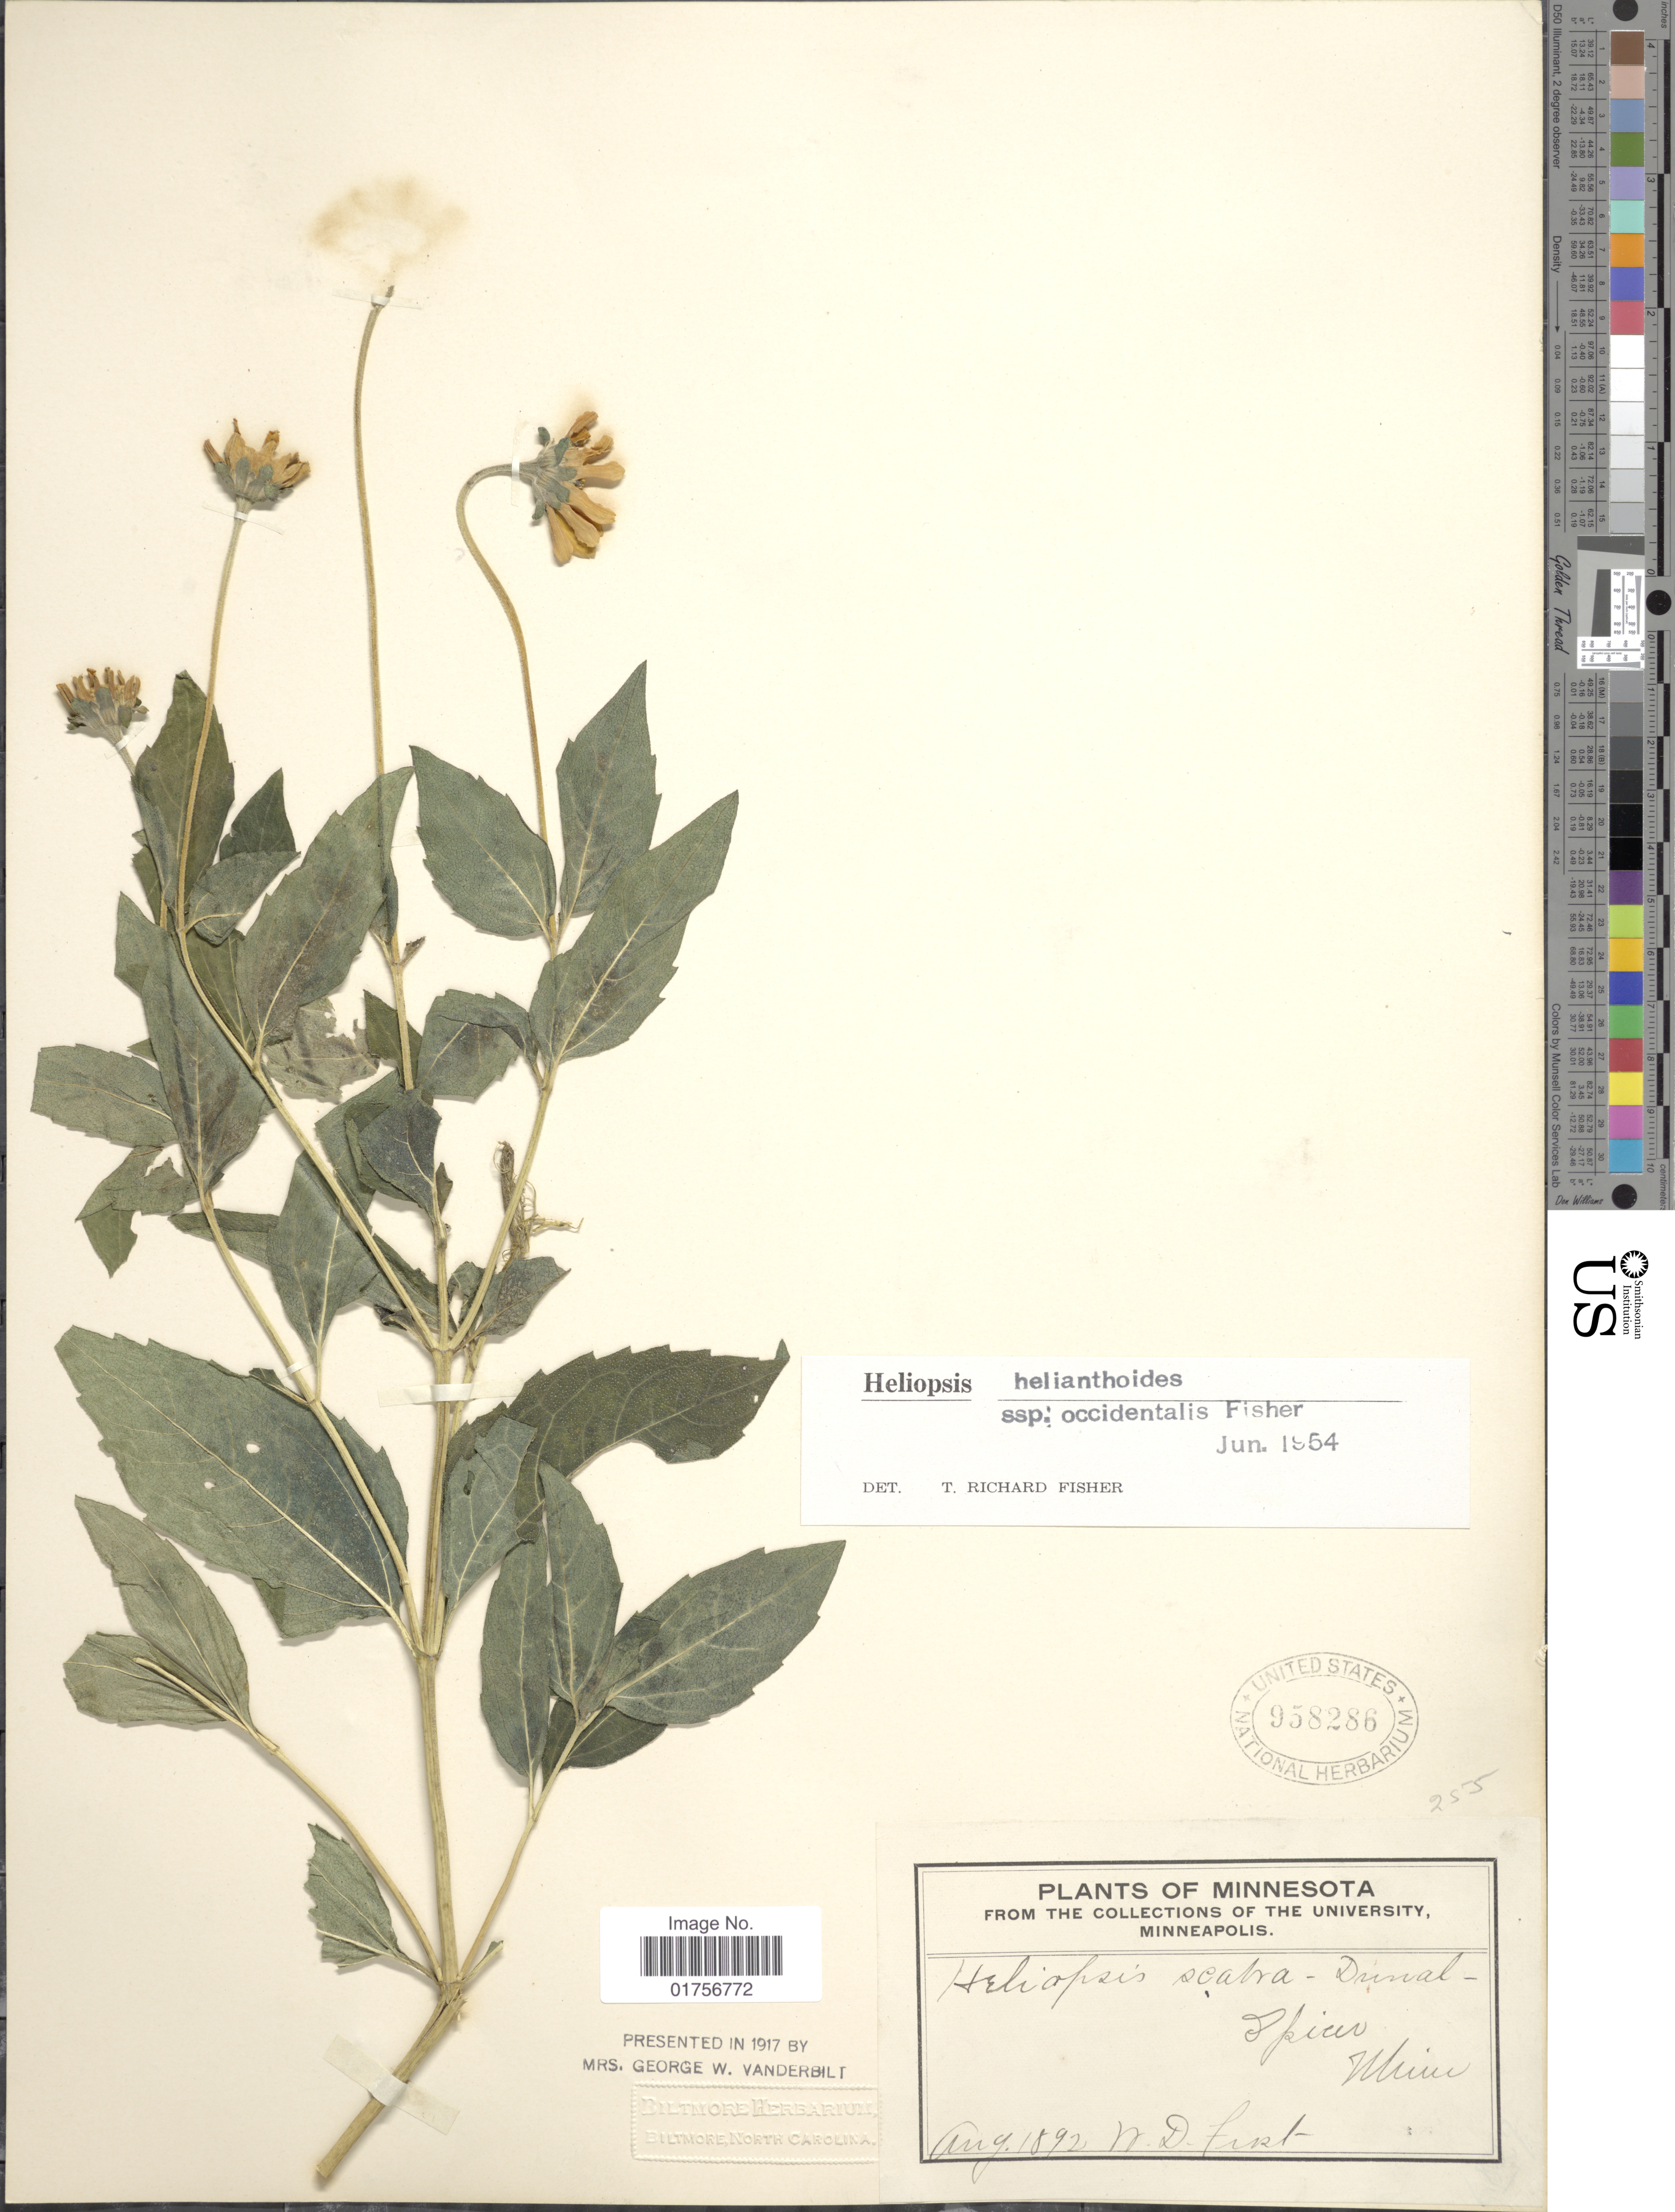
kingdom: Plantae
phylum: Tracheophyta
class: Magnoliopsida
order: Asterales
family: Asteraceae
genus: Heliopsis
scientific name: Heliopsis helianthoides subsp. occidentalis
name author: T.R. Fisher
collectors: W. Firt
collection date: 1892-08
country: United States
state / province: Minnesota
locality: Spicer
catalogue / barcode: US 958286